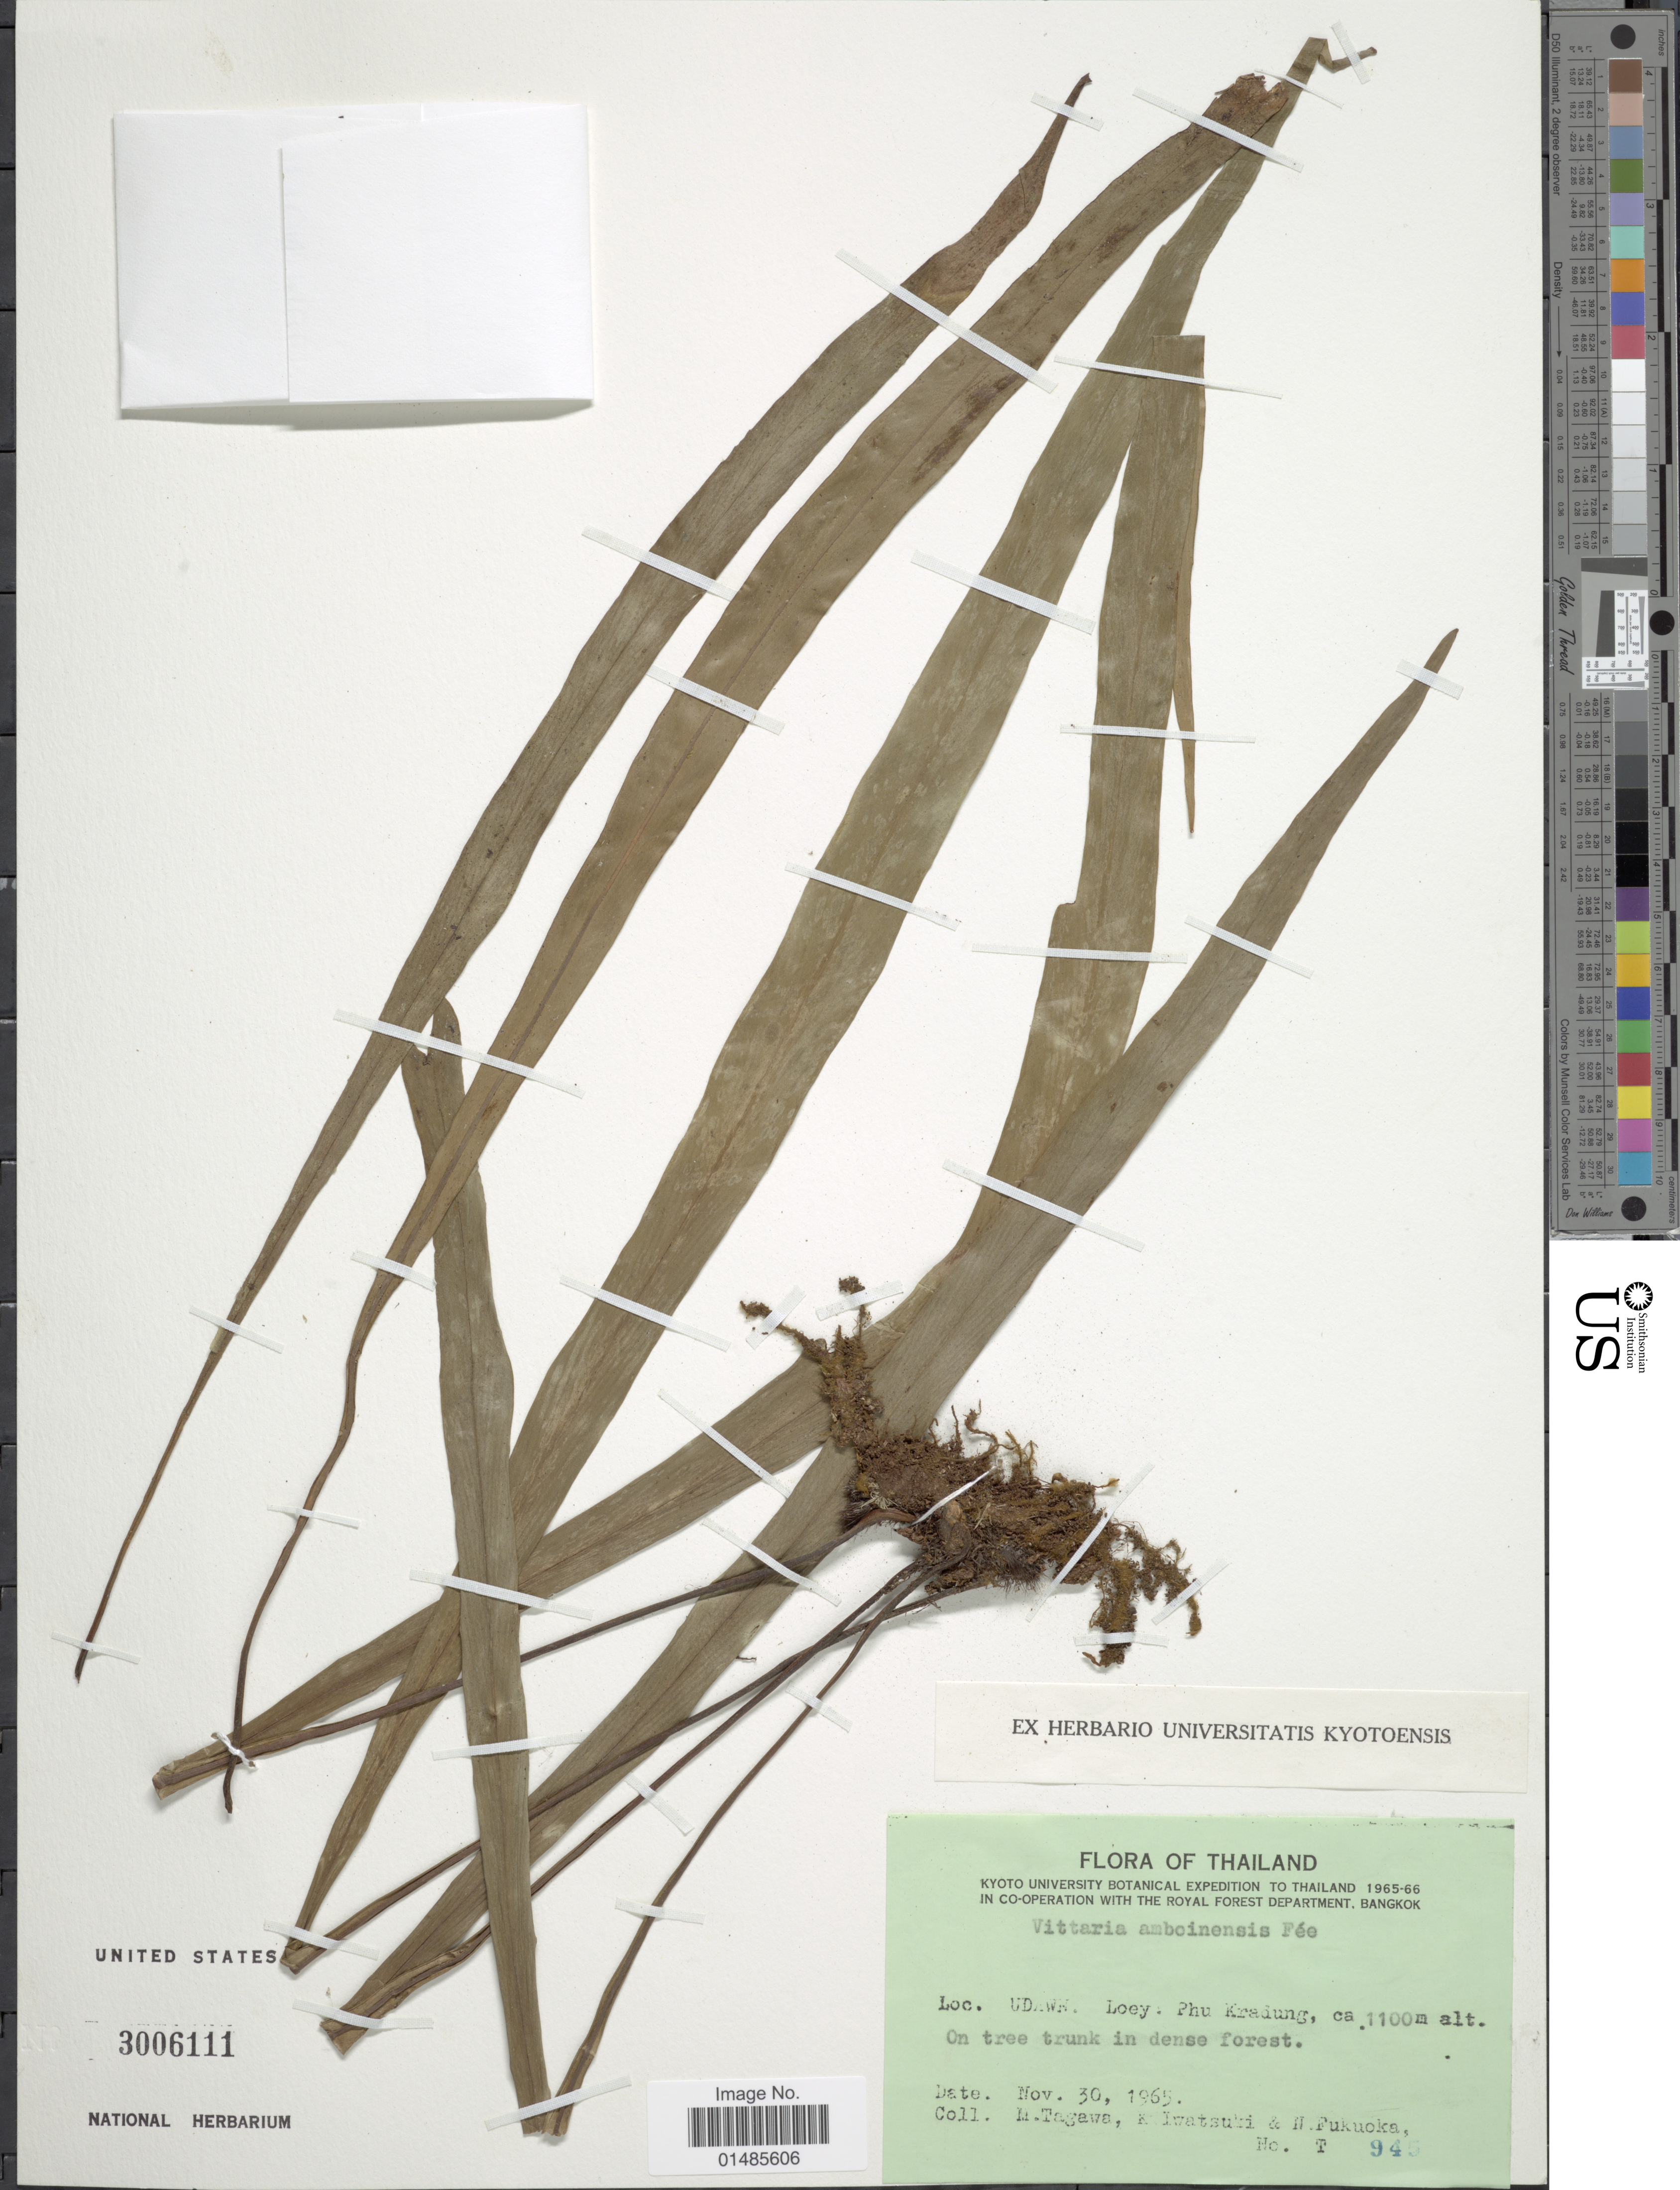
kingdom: Plantae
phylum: Tracheophyta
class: Polypodiopsida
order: Polypodiales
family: Pteridaceae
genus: Haplopteris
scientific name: Haplopteris amboinensis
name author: (Fée) X.C. Zhang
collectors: M. Tagawa, K. Iwatsuki & N. Fukuoka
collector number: T 945*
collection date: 1965-11-30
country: Thailand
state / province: Loei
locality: Udawn. Loey: Phu Kradung.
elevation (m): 1100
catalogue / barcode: US 3006111